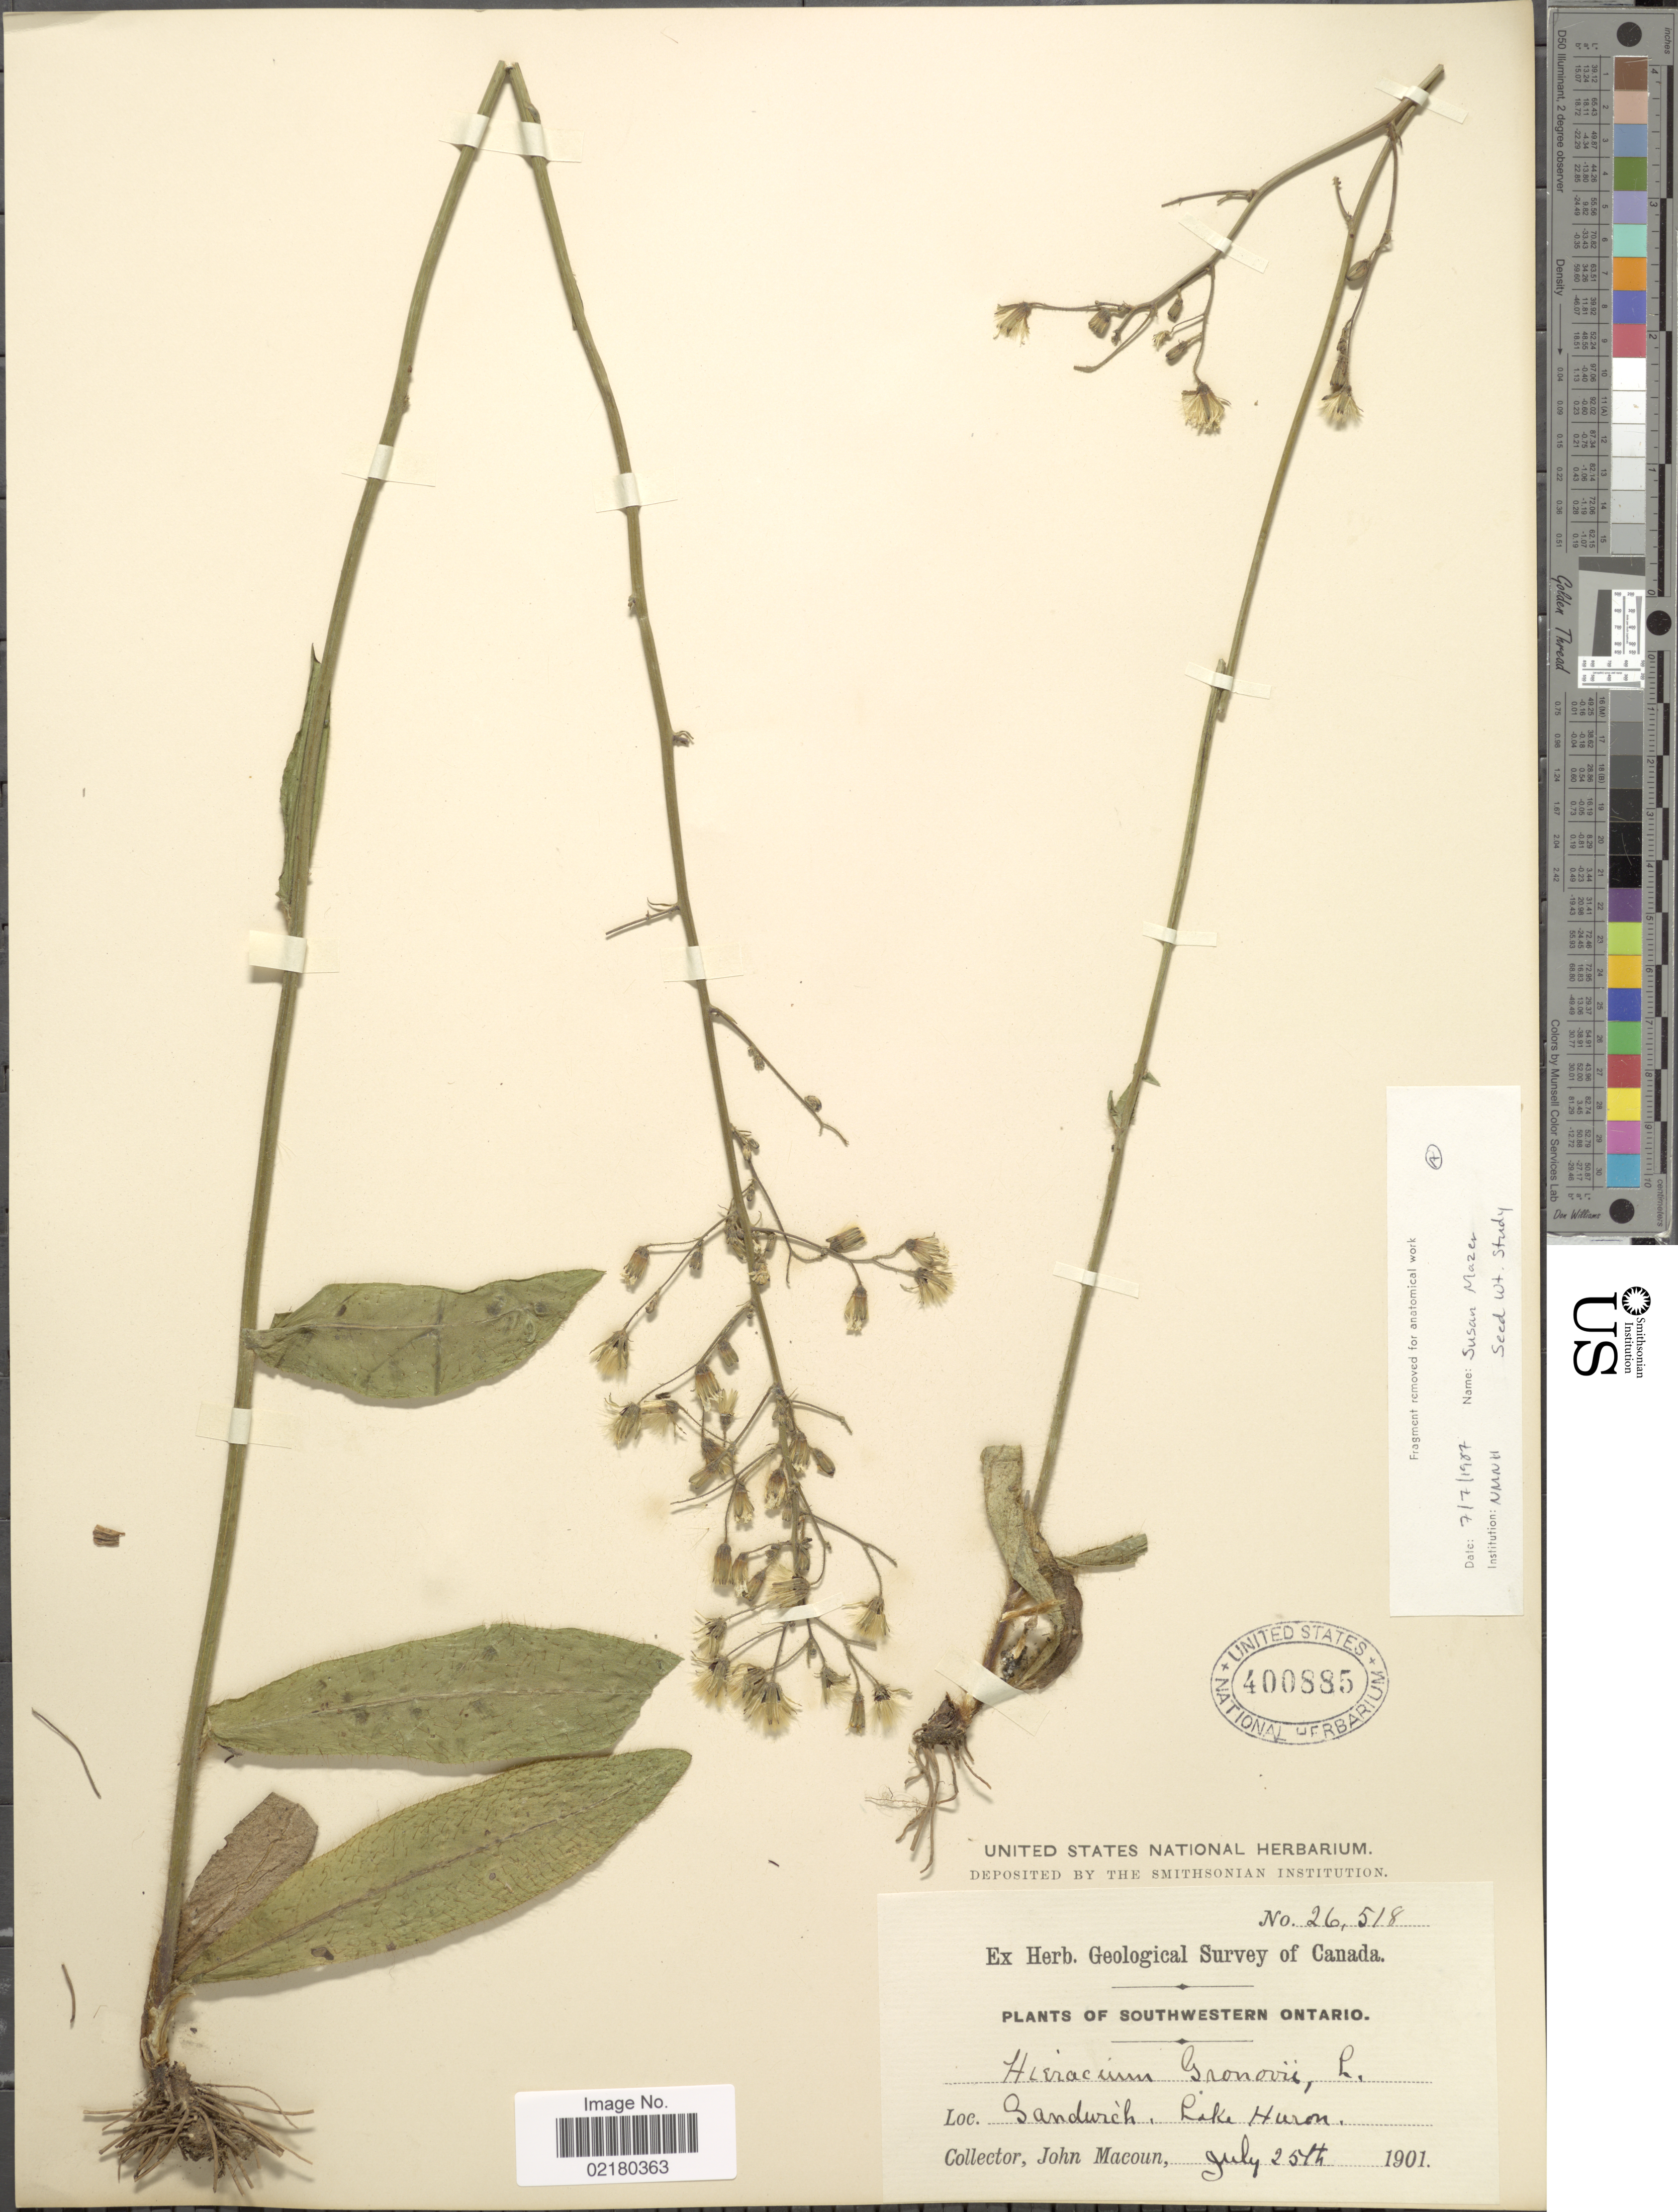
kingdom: Plantae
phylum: Tracheophyta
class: Magnoliopsida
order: Asterales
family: Asteraceae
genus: Hieracium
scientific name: Hieracium gronovii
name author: L.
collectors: J. Macoun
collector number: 26518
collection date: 1901-07-25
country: Canada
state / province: Ontario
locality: Southwestern Ontario, Sandwich, Lake Huron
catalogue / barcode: US 400885